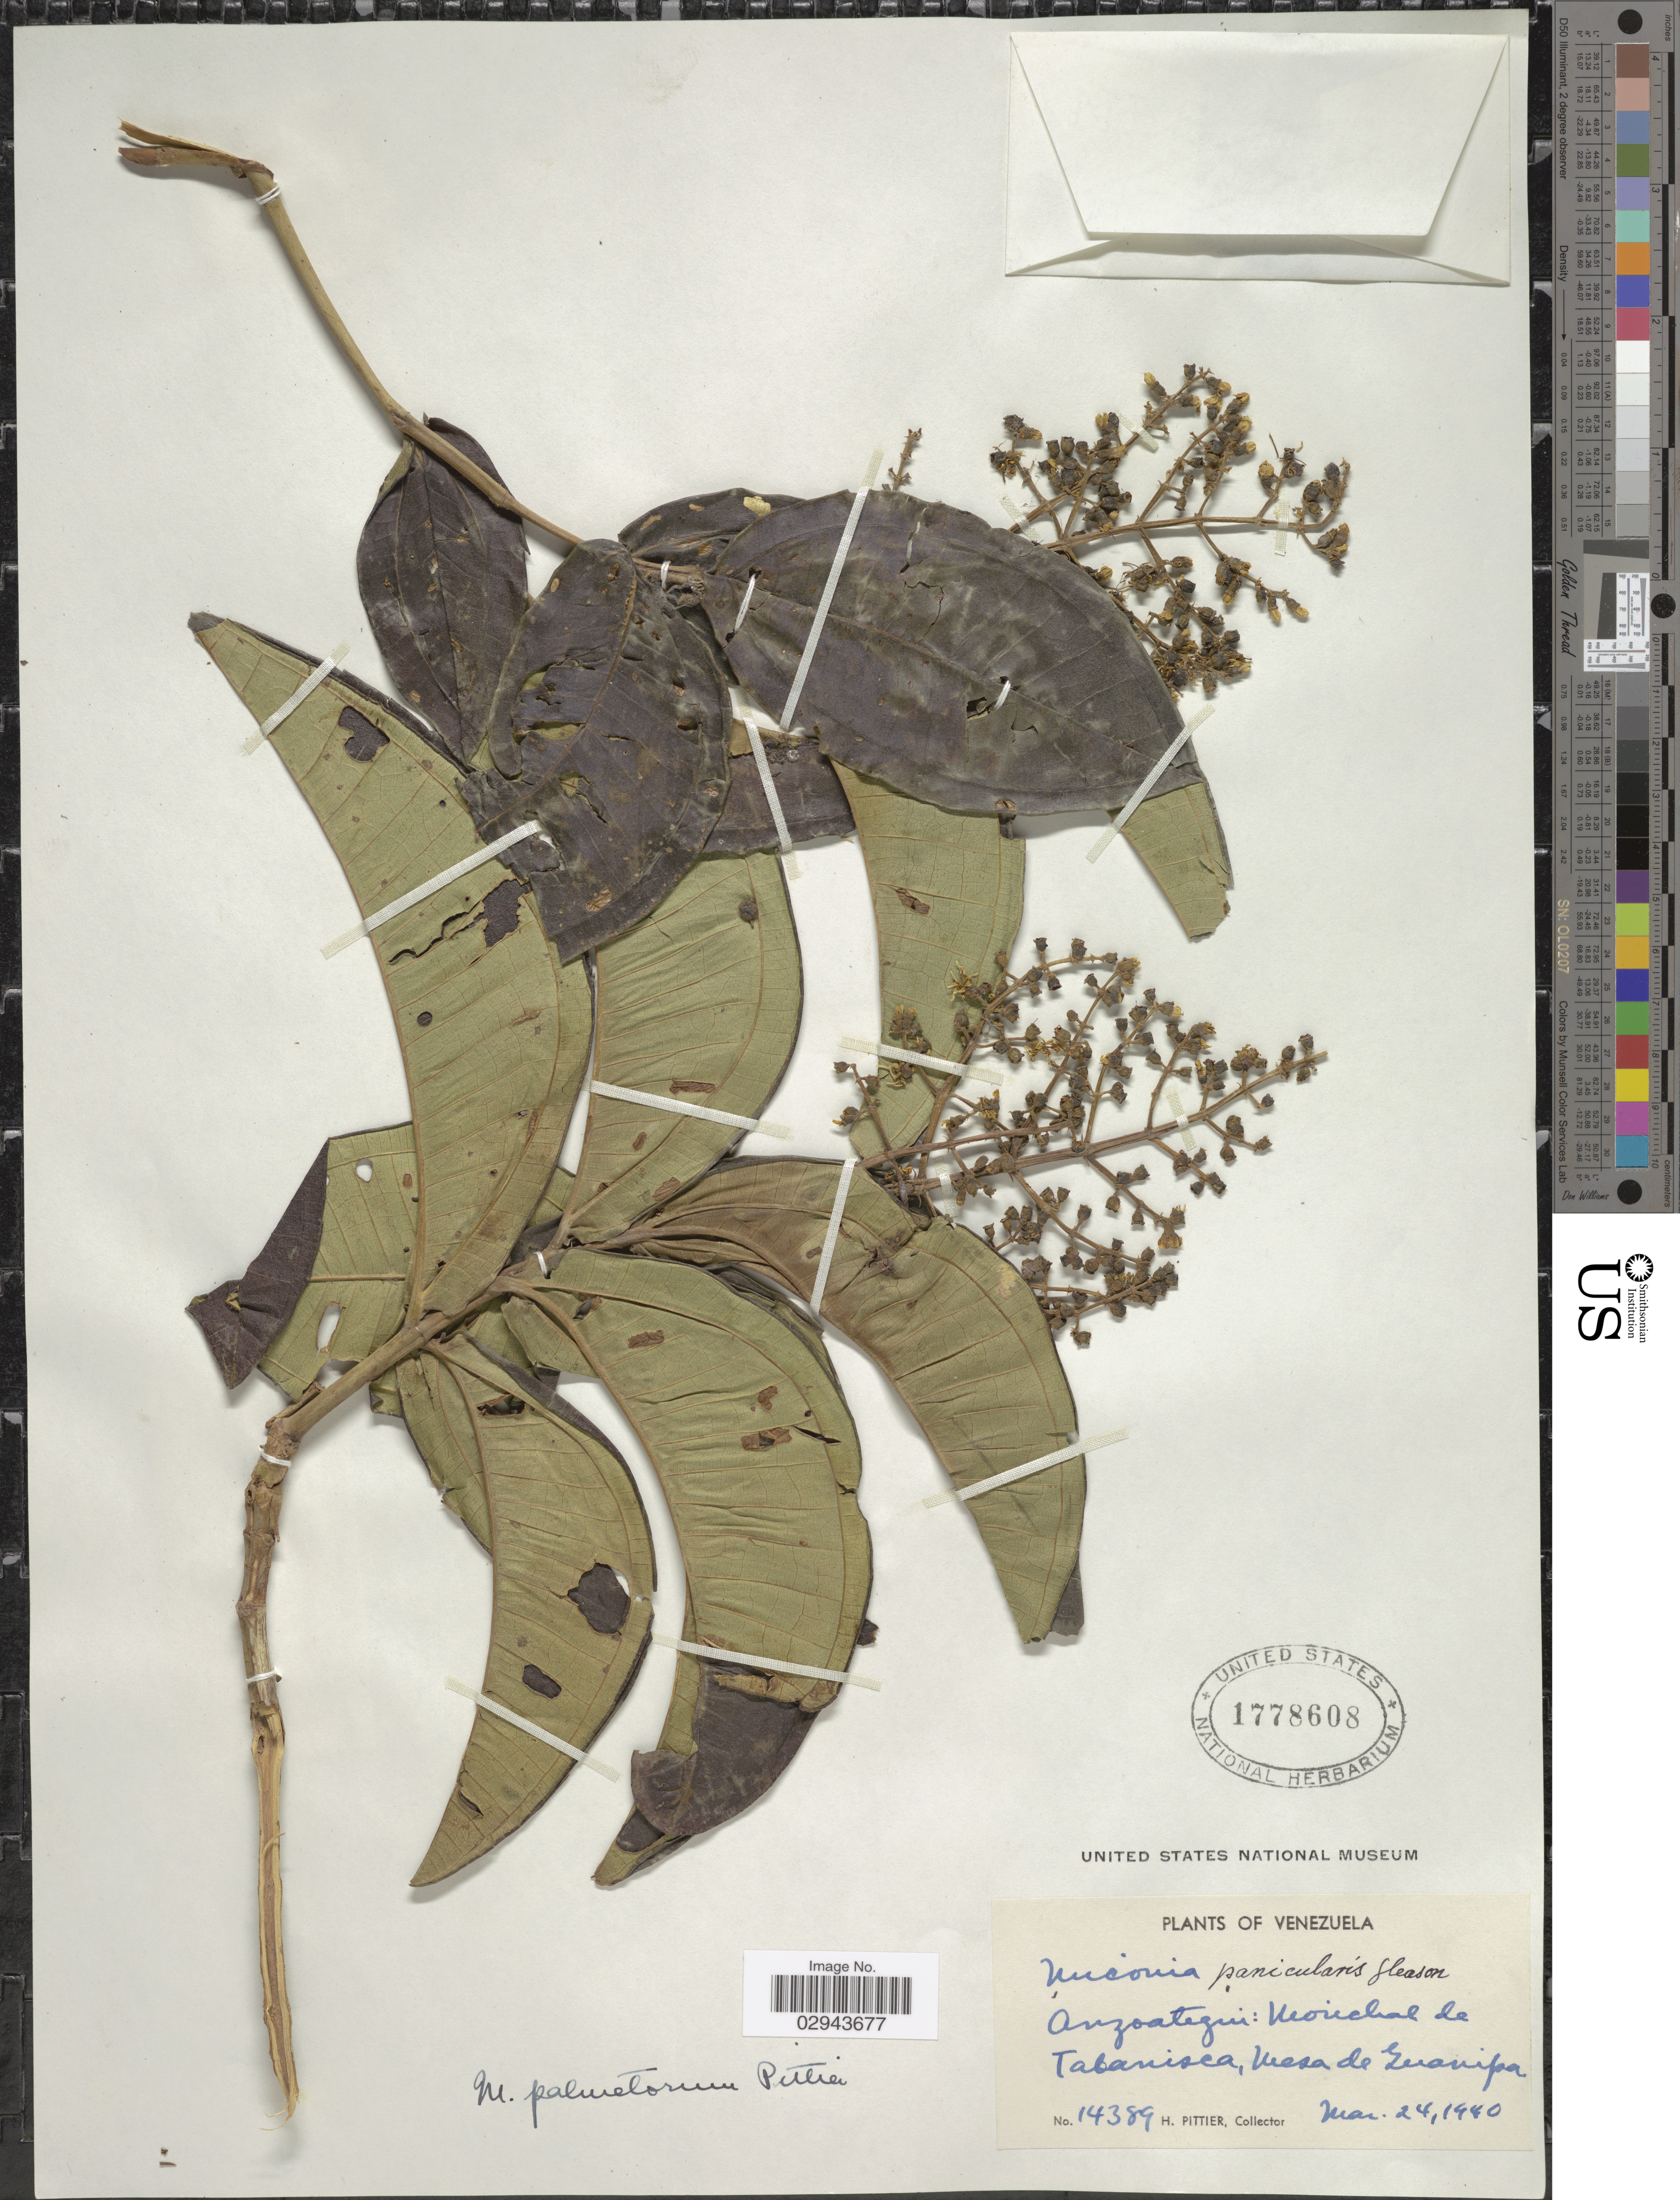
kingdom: Plantae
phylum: Tracheophyta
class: Magnoliopsida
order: Myrtales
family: Melastomataceae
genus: Miconia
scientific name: Miconia stephananthera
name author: Ule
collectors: H. F. Pittier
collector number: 14389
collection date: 1940-03-24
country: Venezuela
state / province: Anzoategui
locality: Morichal de Tabanisca, Mesa de Guanipa.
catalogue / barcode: US 1778608